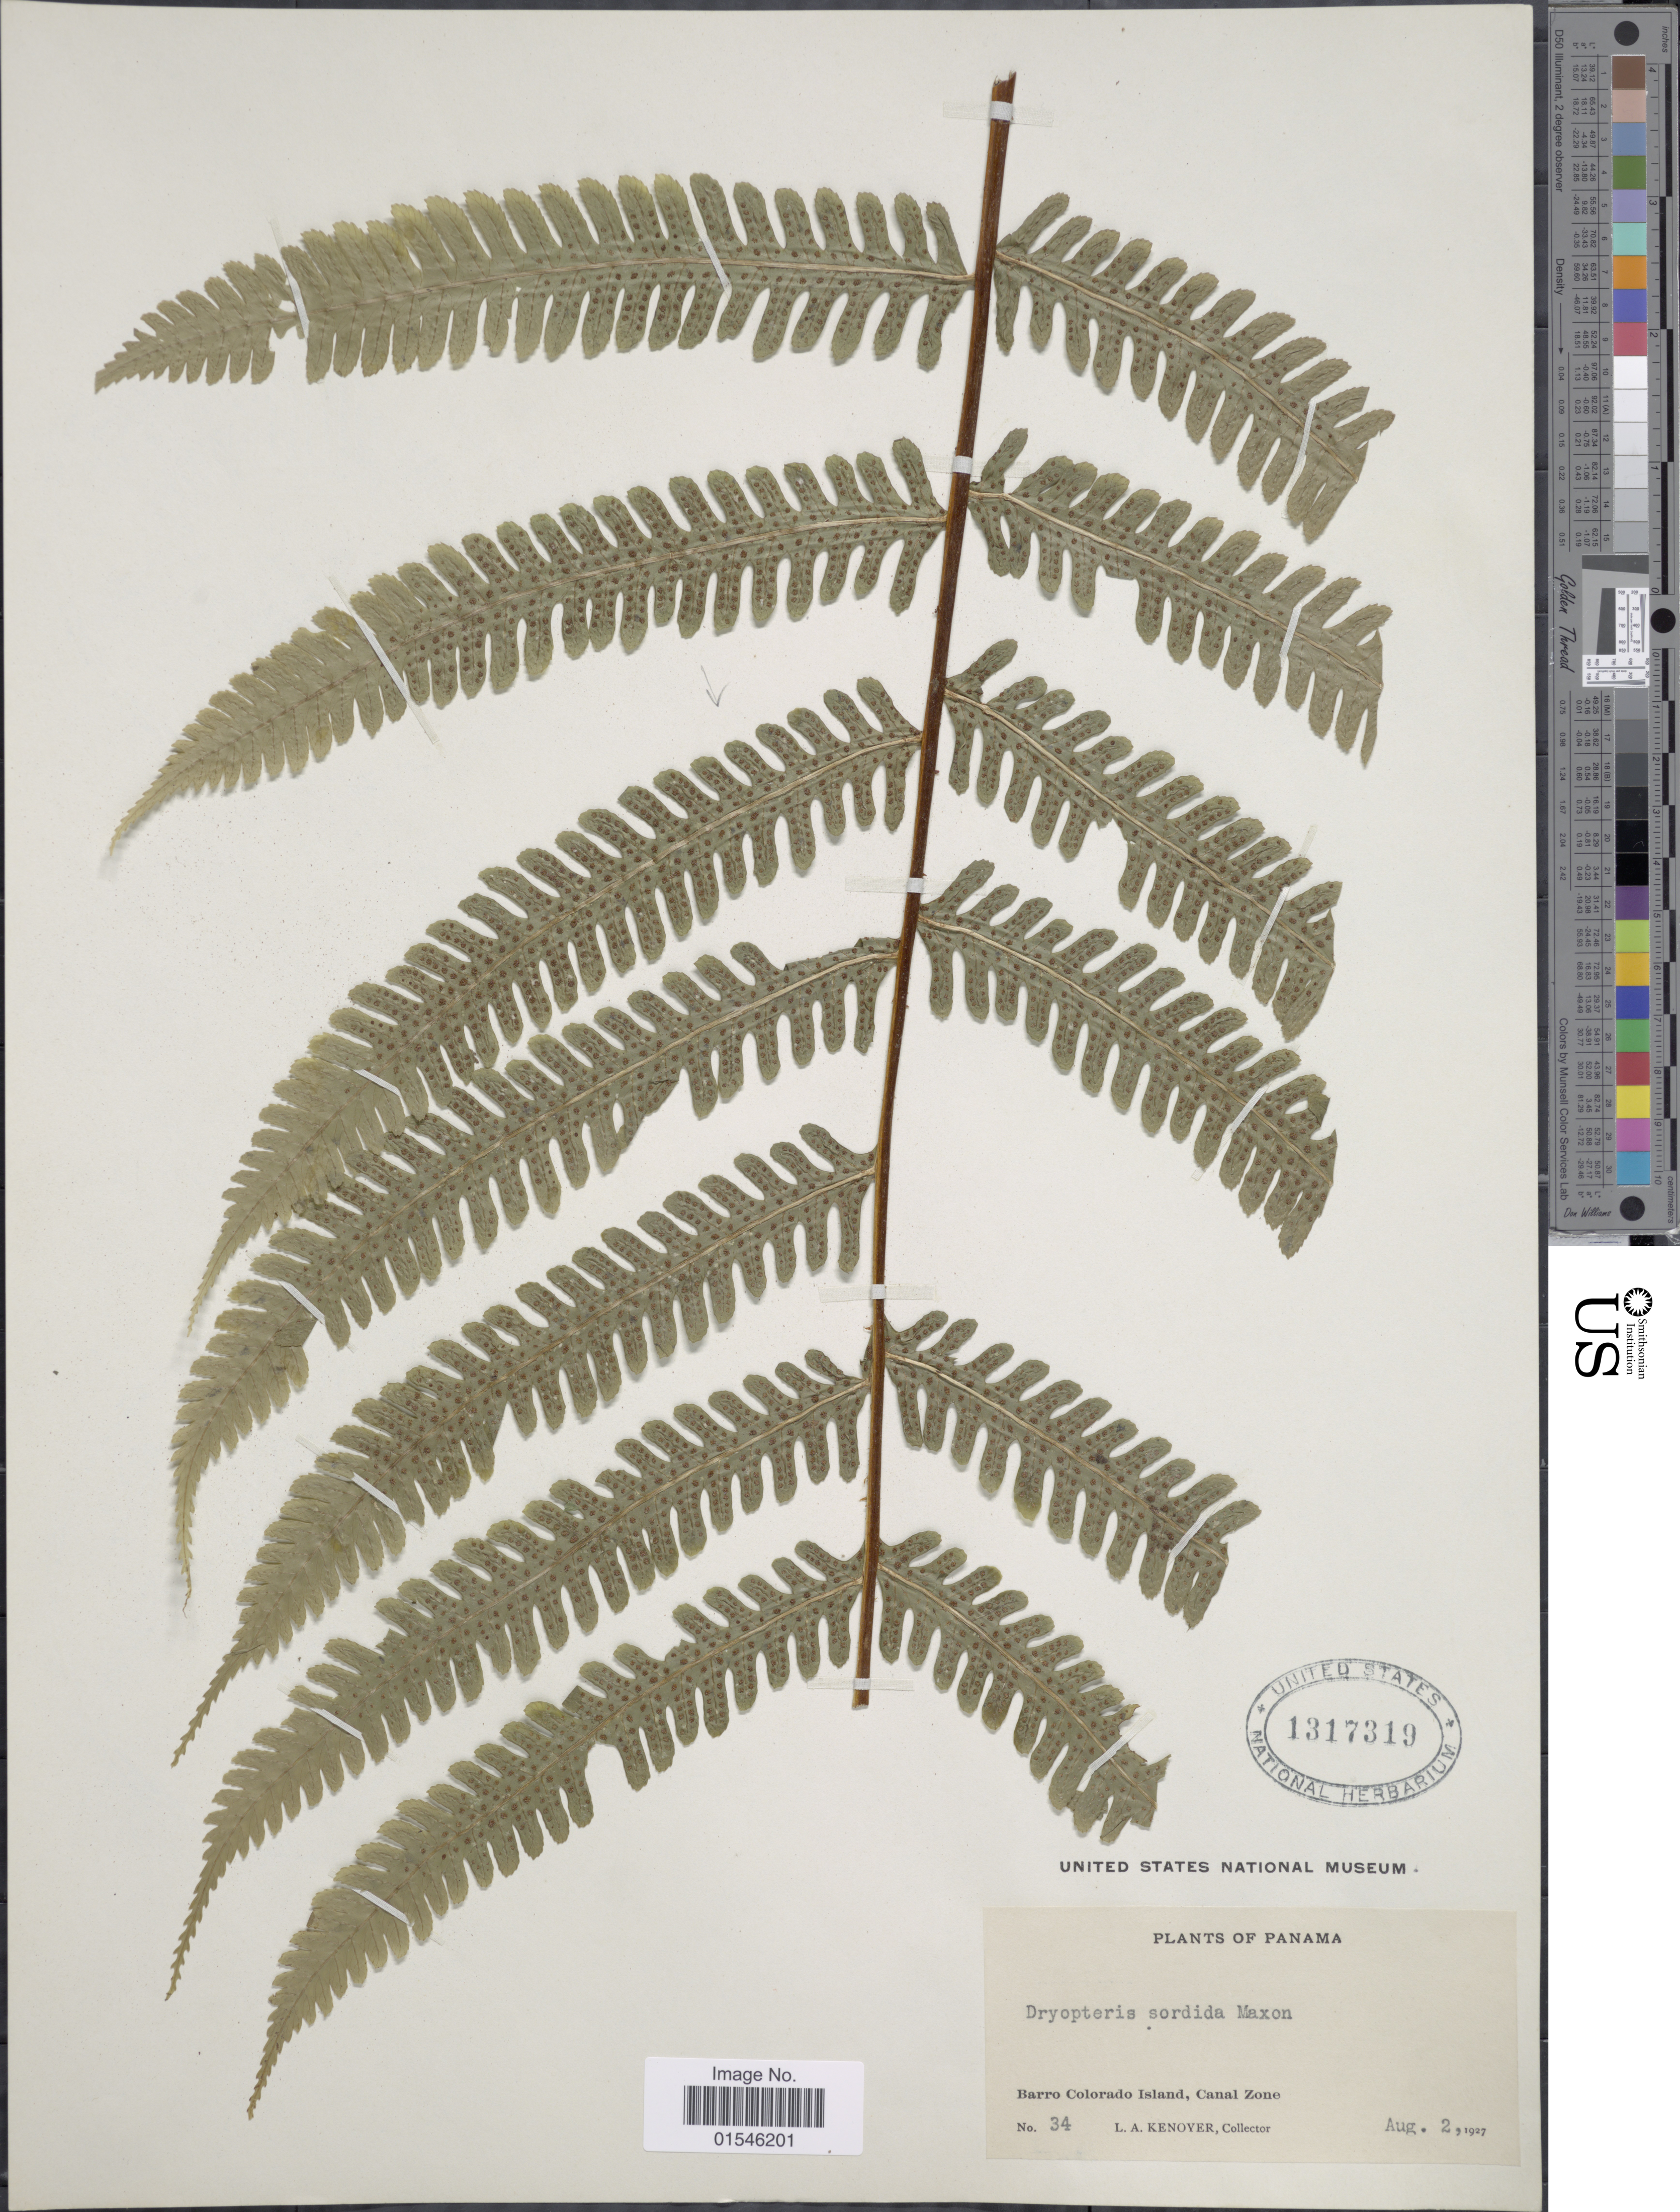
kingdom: Plantae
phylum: Tracheophyta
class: Polypodiopsida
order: Polypodiales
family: Dryopteridaceae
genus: Stigmatopteris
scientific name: Stigmatopteris sordida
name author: (Maxon) C. Chr.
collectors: L. A. Kenoyer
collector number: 34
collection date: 1927-08-02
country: Panama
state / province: Panamá Oeste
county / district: Canal Zone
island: Barro Colorado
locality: Barro Colorado Island, Canal Zone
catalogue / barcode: US 1317319